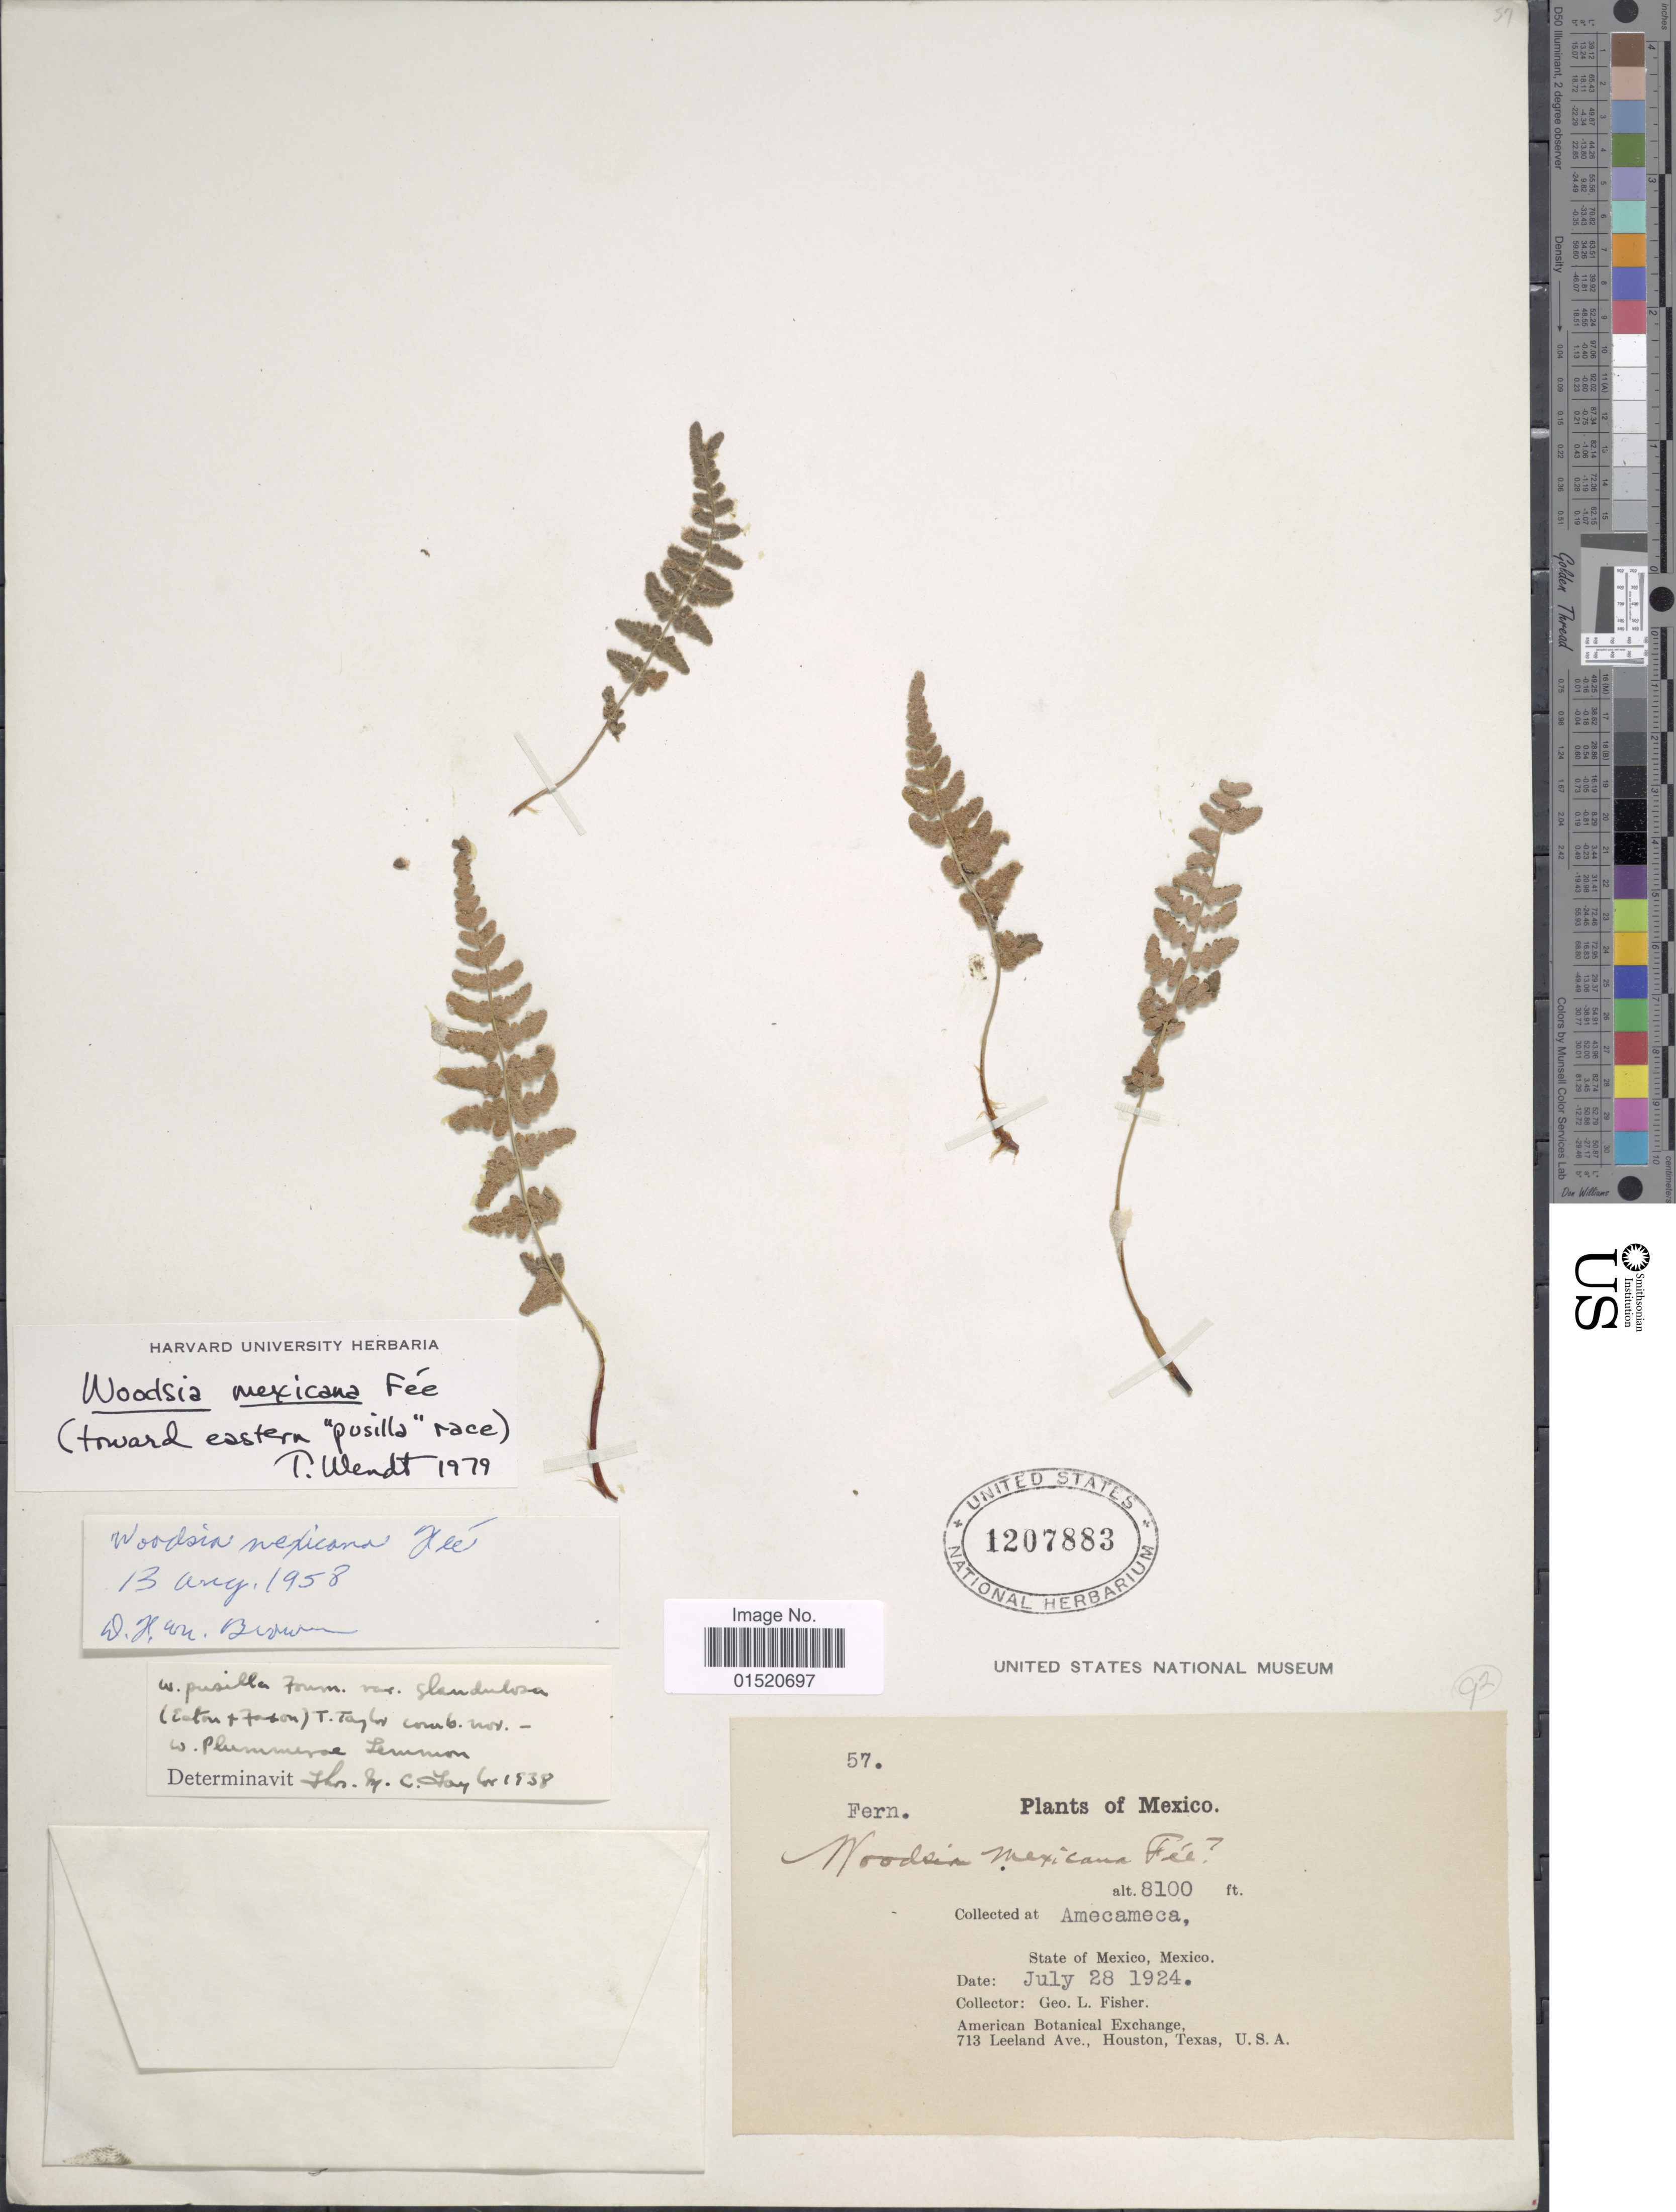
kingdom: Plantae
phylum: Tracheophyta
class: Polypodiopsida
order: Polypodiales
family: Woodsiaceae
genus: Woodsia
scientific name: Woodsia mexicana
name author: Fée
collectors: G. L. Fisher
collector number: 57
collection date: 1924-07-28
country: Mexico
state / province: México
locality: Amecameca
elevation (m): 2469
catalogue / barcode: US 1207883